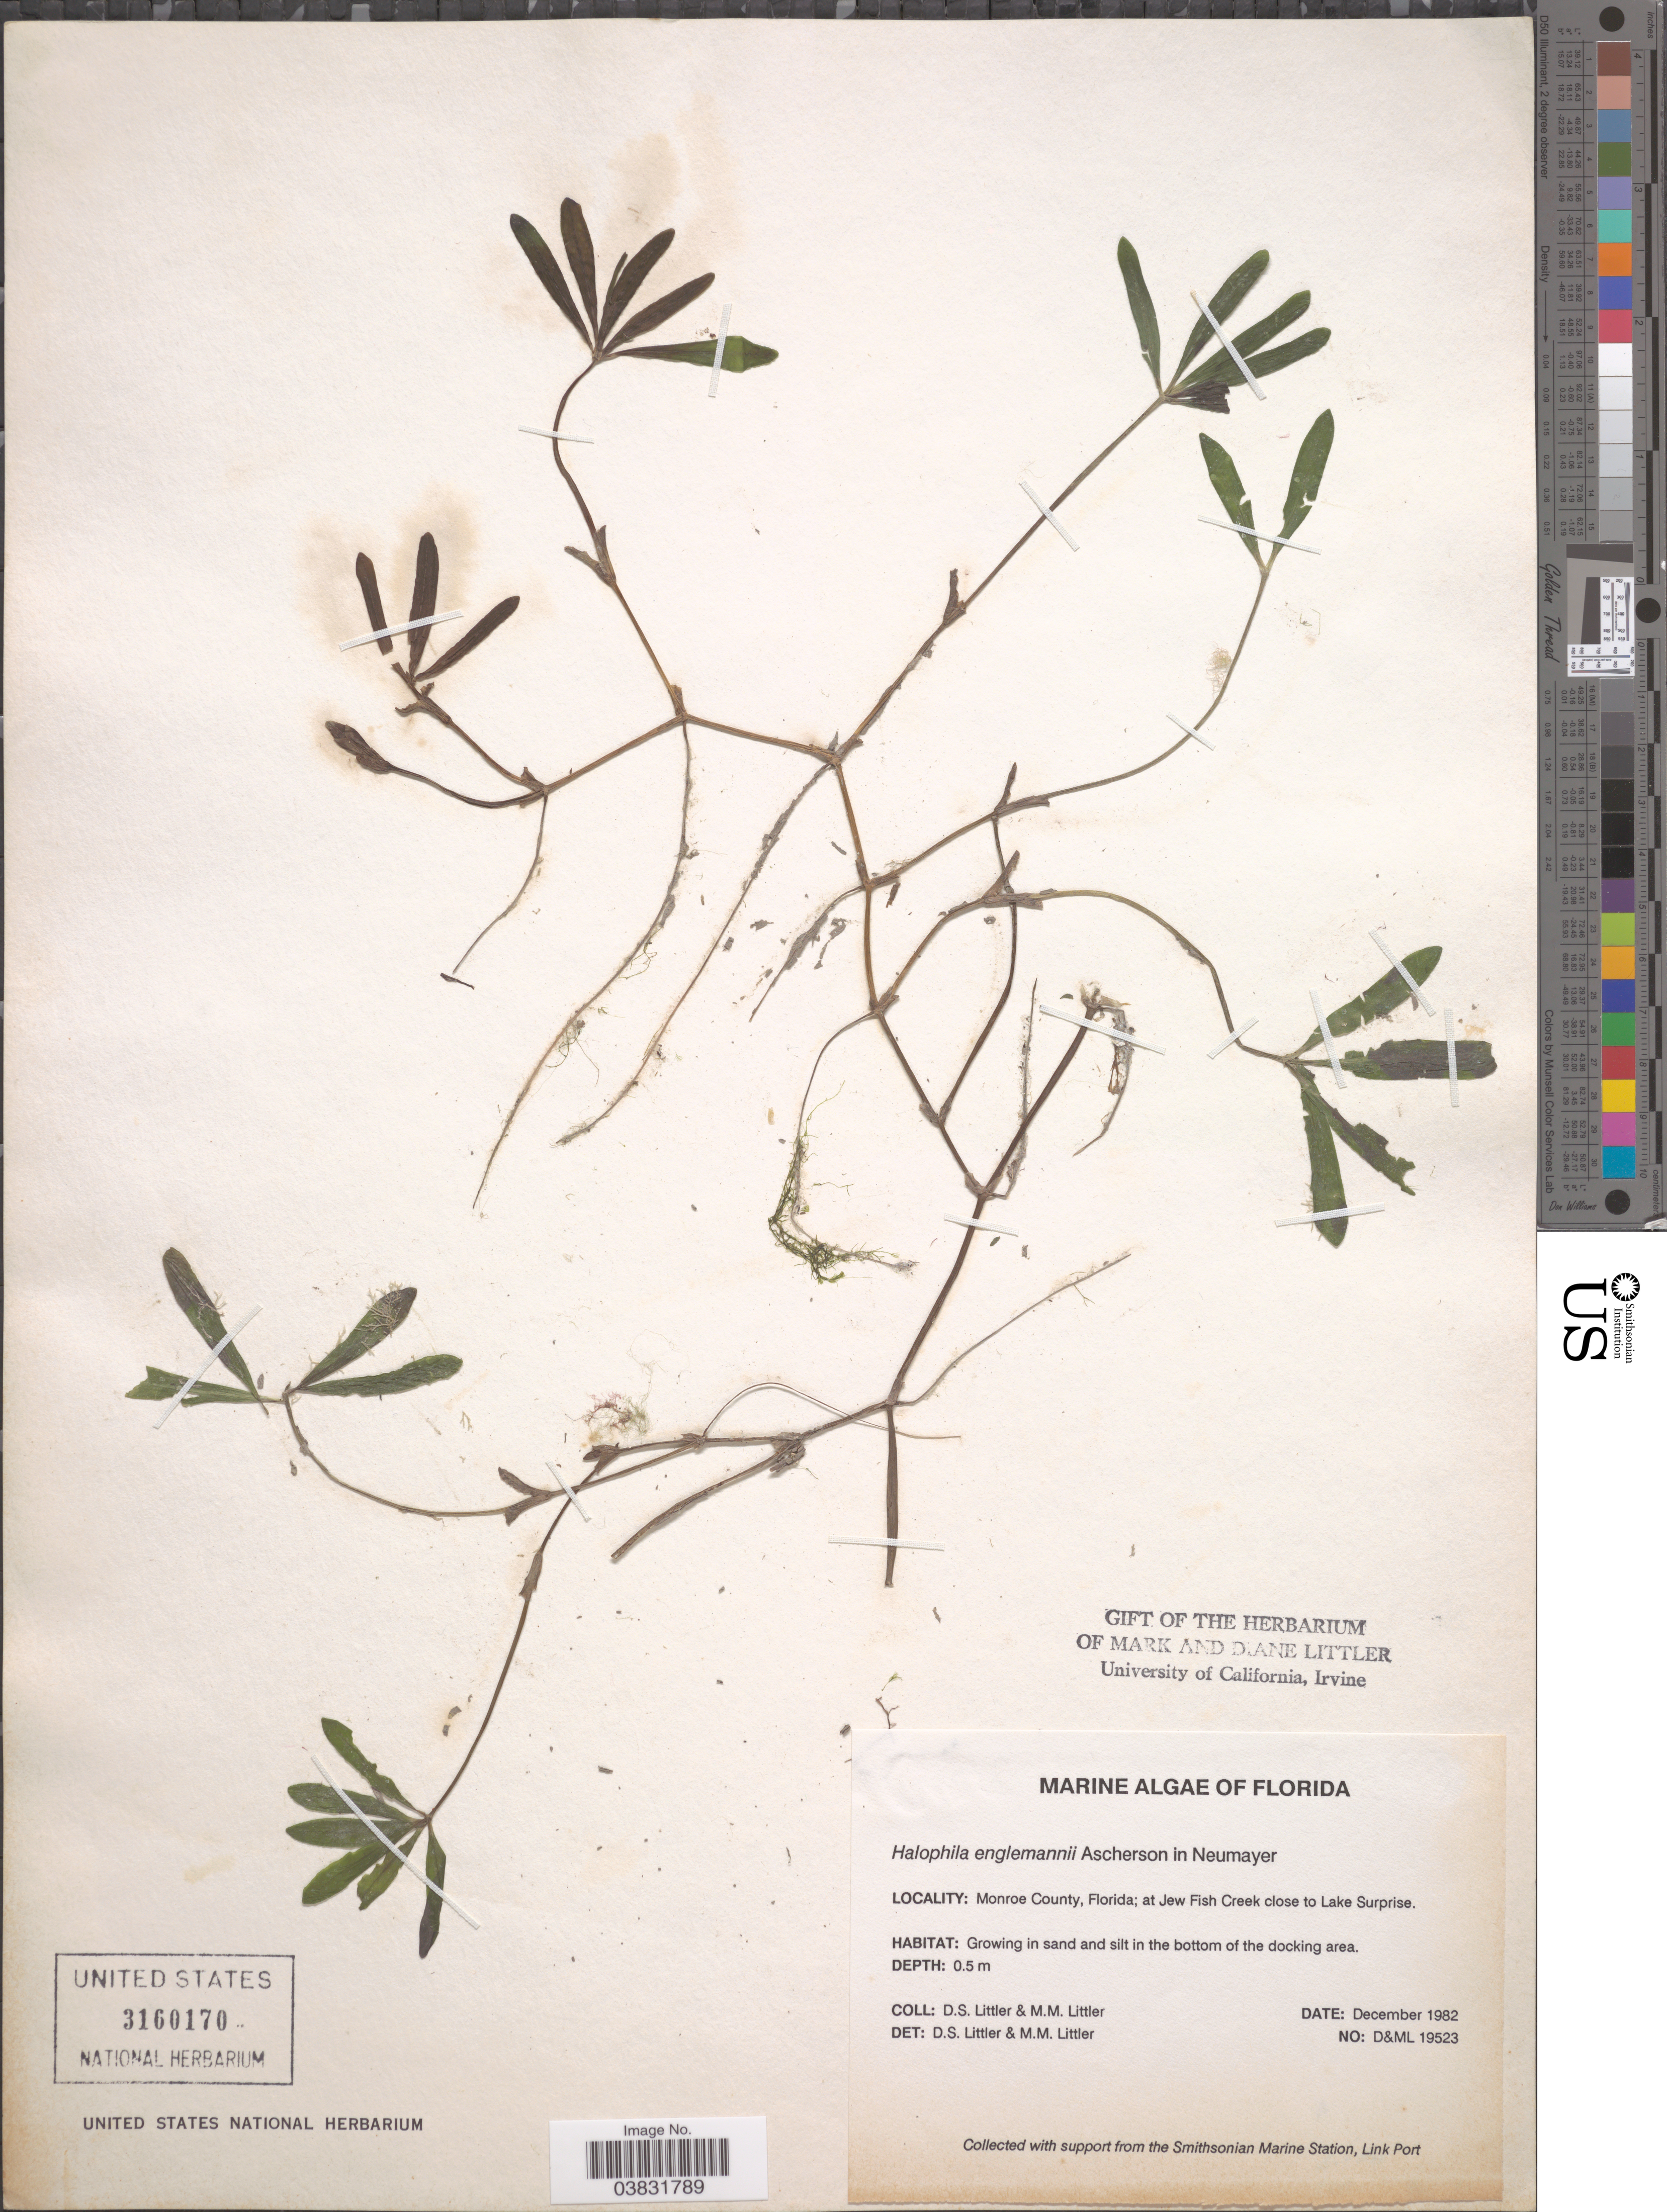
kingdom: Plantae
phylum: Tracheophyta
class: Liliopsida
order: Alismatales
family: Hydrocharitaceae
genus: Halophila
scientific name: Halophila engelmannii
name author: Asch.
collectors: D. S. Littler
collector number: D&ML 19523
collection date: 1982-12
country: United States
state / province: Florida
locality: Monroe County; at Jew Fish Creek close to Lake Surprise.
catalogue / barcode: US 3160170